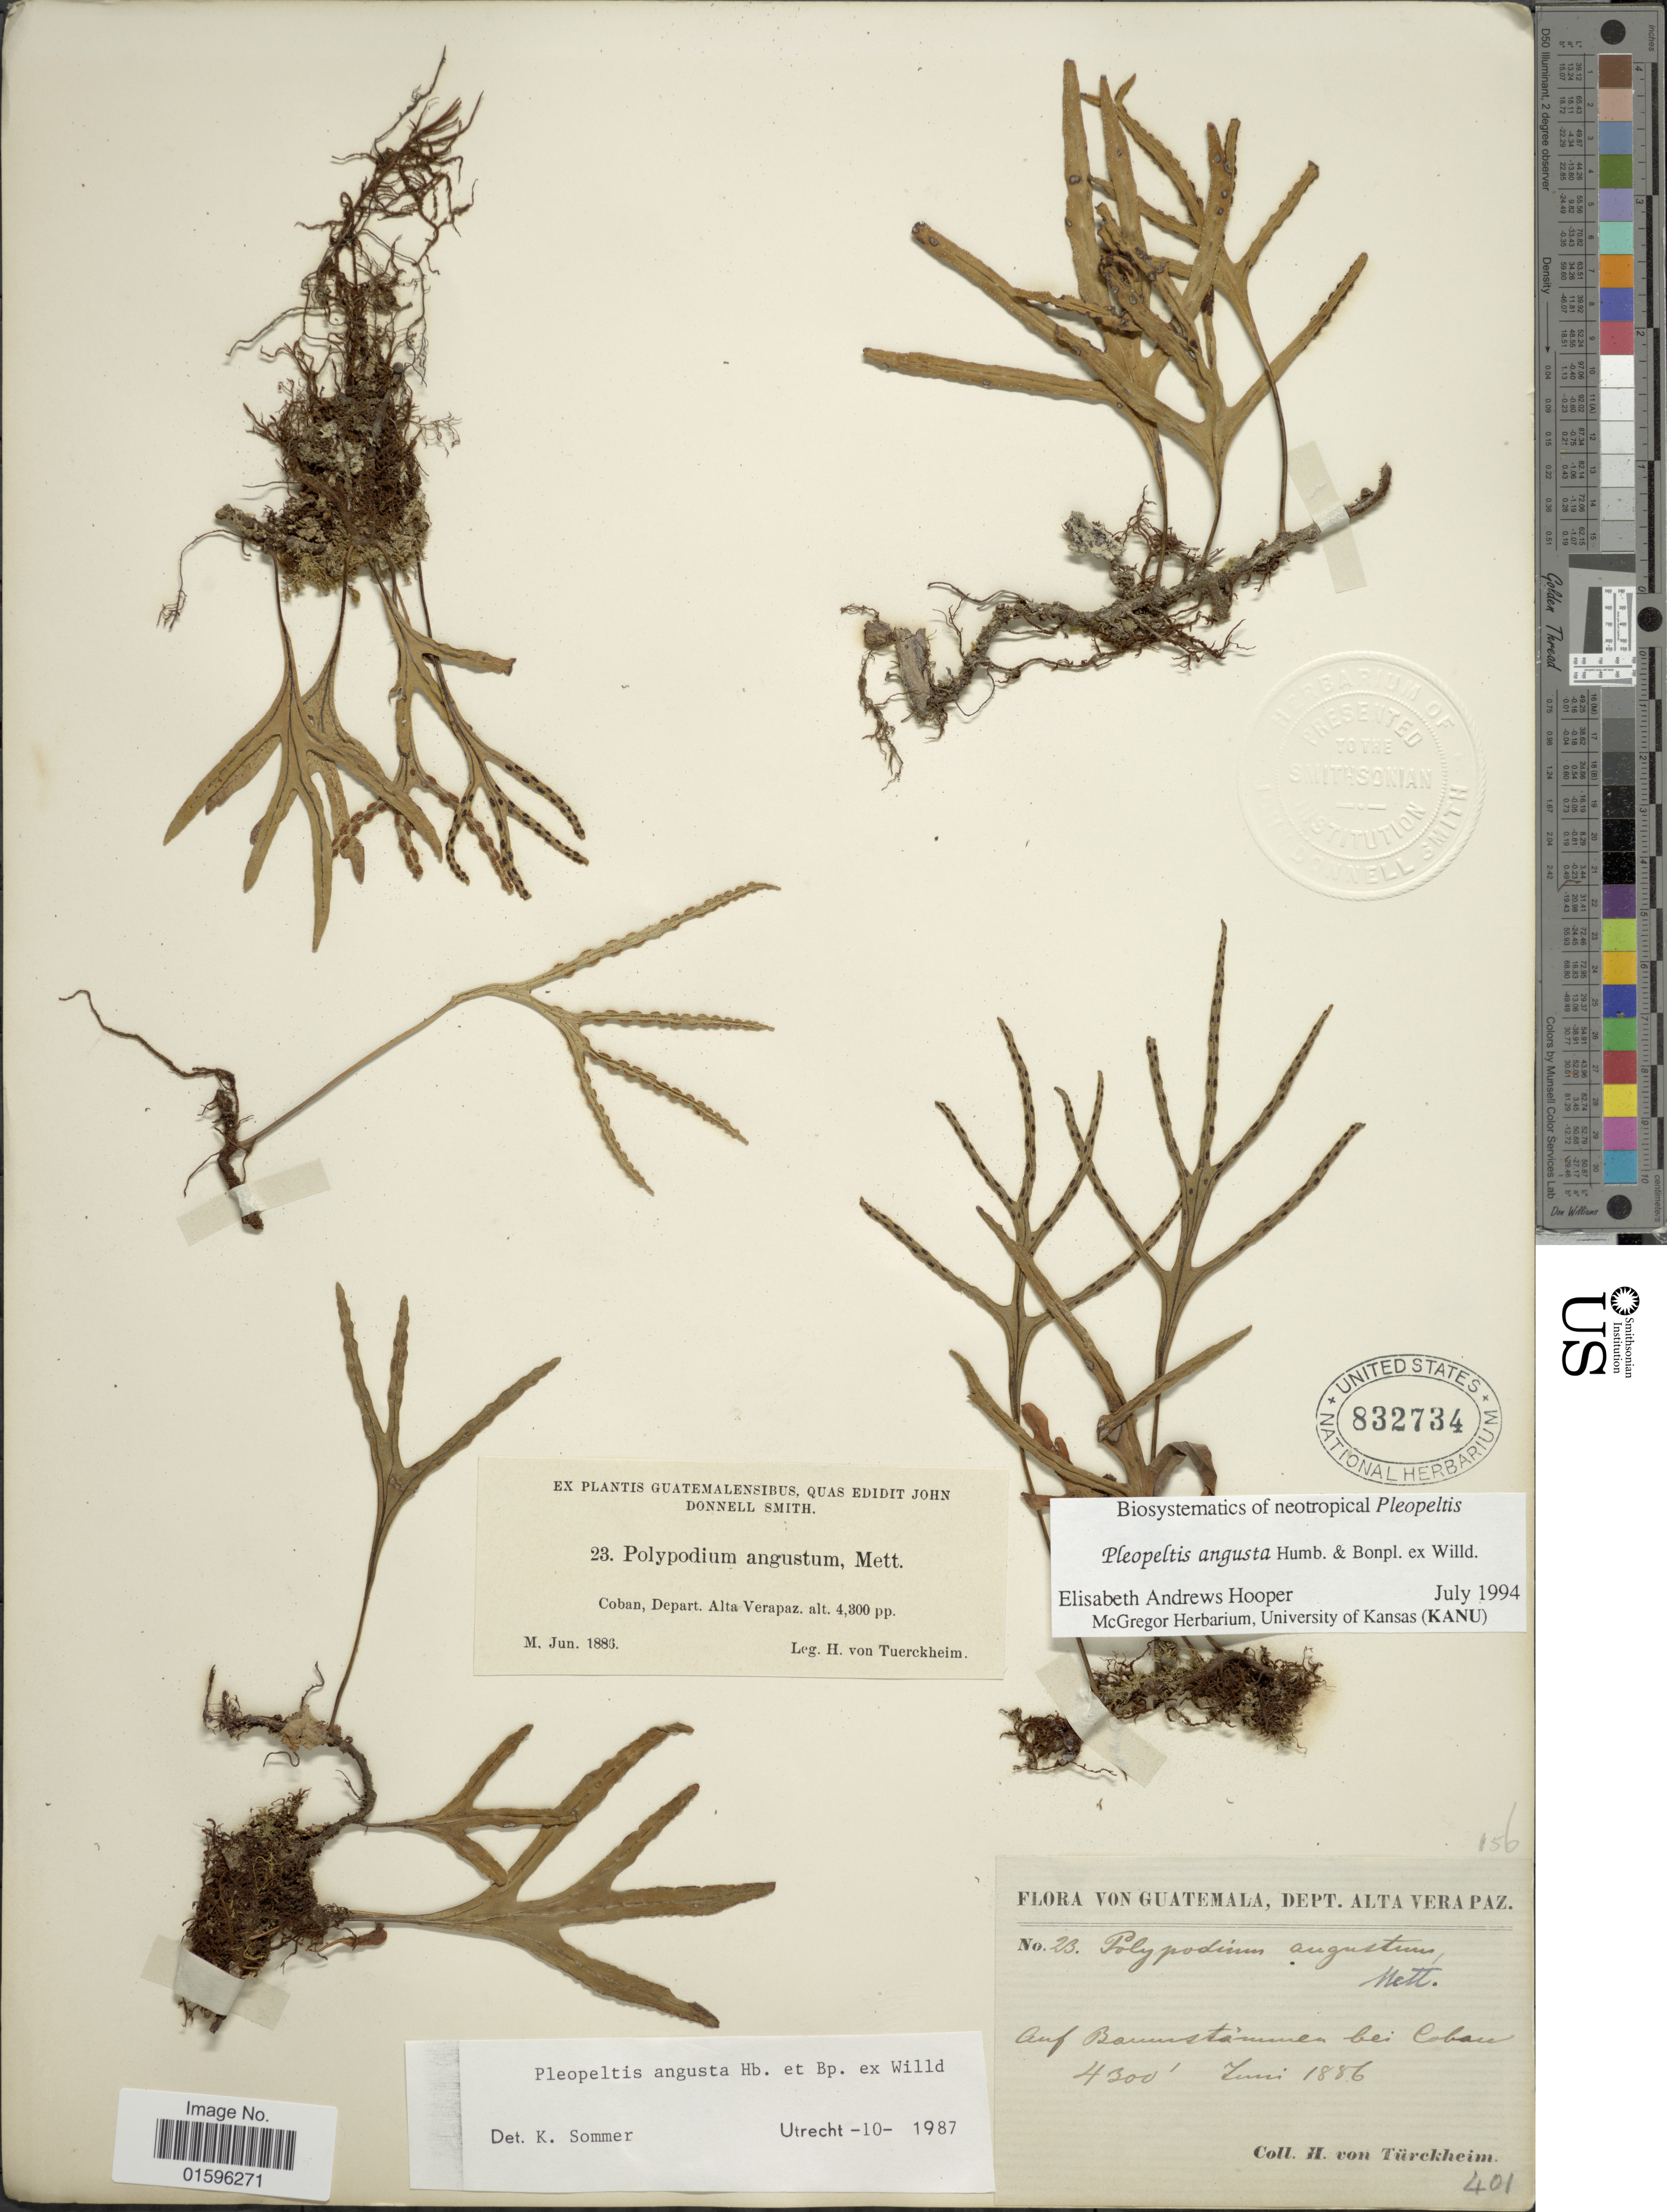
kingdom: Plantae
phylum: Tracheophyta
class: Polypodiopsida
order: Polypodiales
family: Polypodiaceae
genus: Pleopeltis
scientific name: Pleopeltis angusta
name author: Humb. & Bonap. ex Willd.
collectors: H. von Türckheim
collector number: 23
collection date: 1886-06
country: Guatemala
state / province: Alta Verapaz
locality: Auf Baunstimmer bei Cobán.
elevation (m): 1311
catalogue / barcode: US 832734